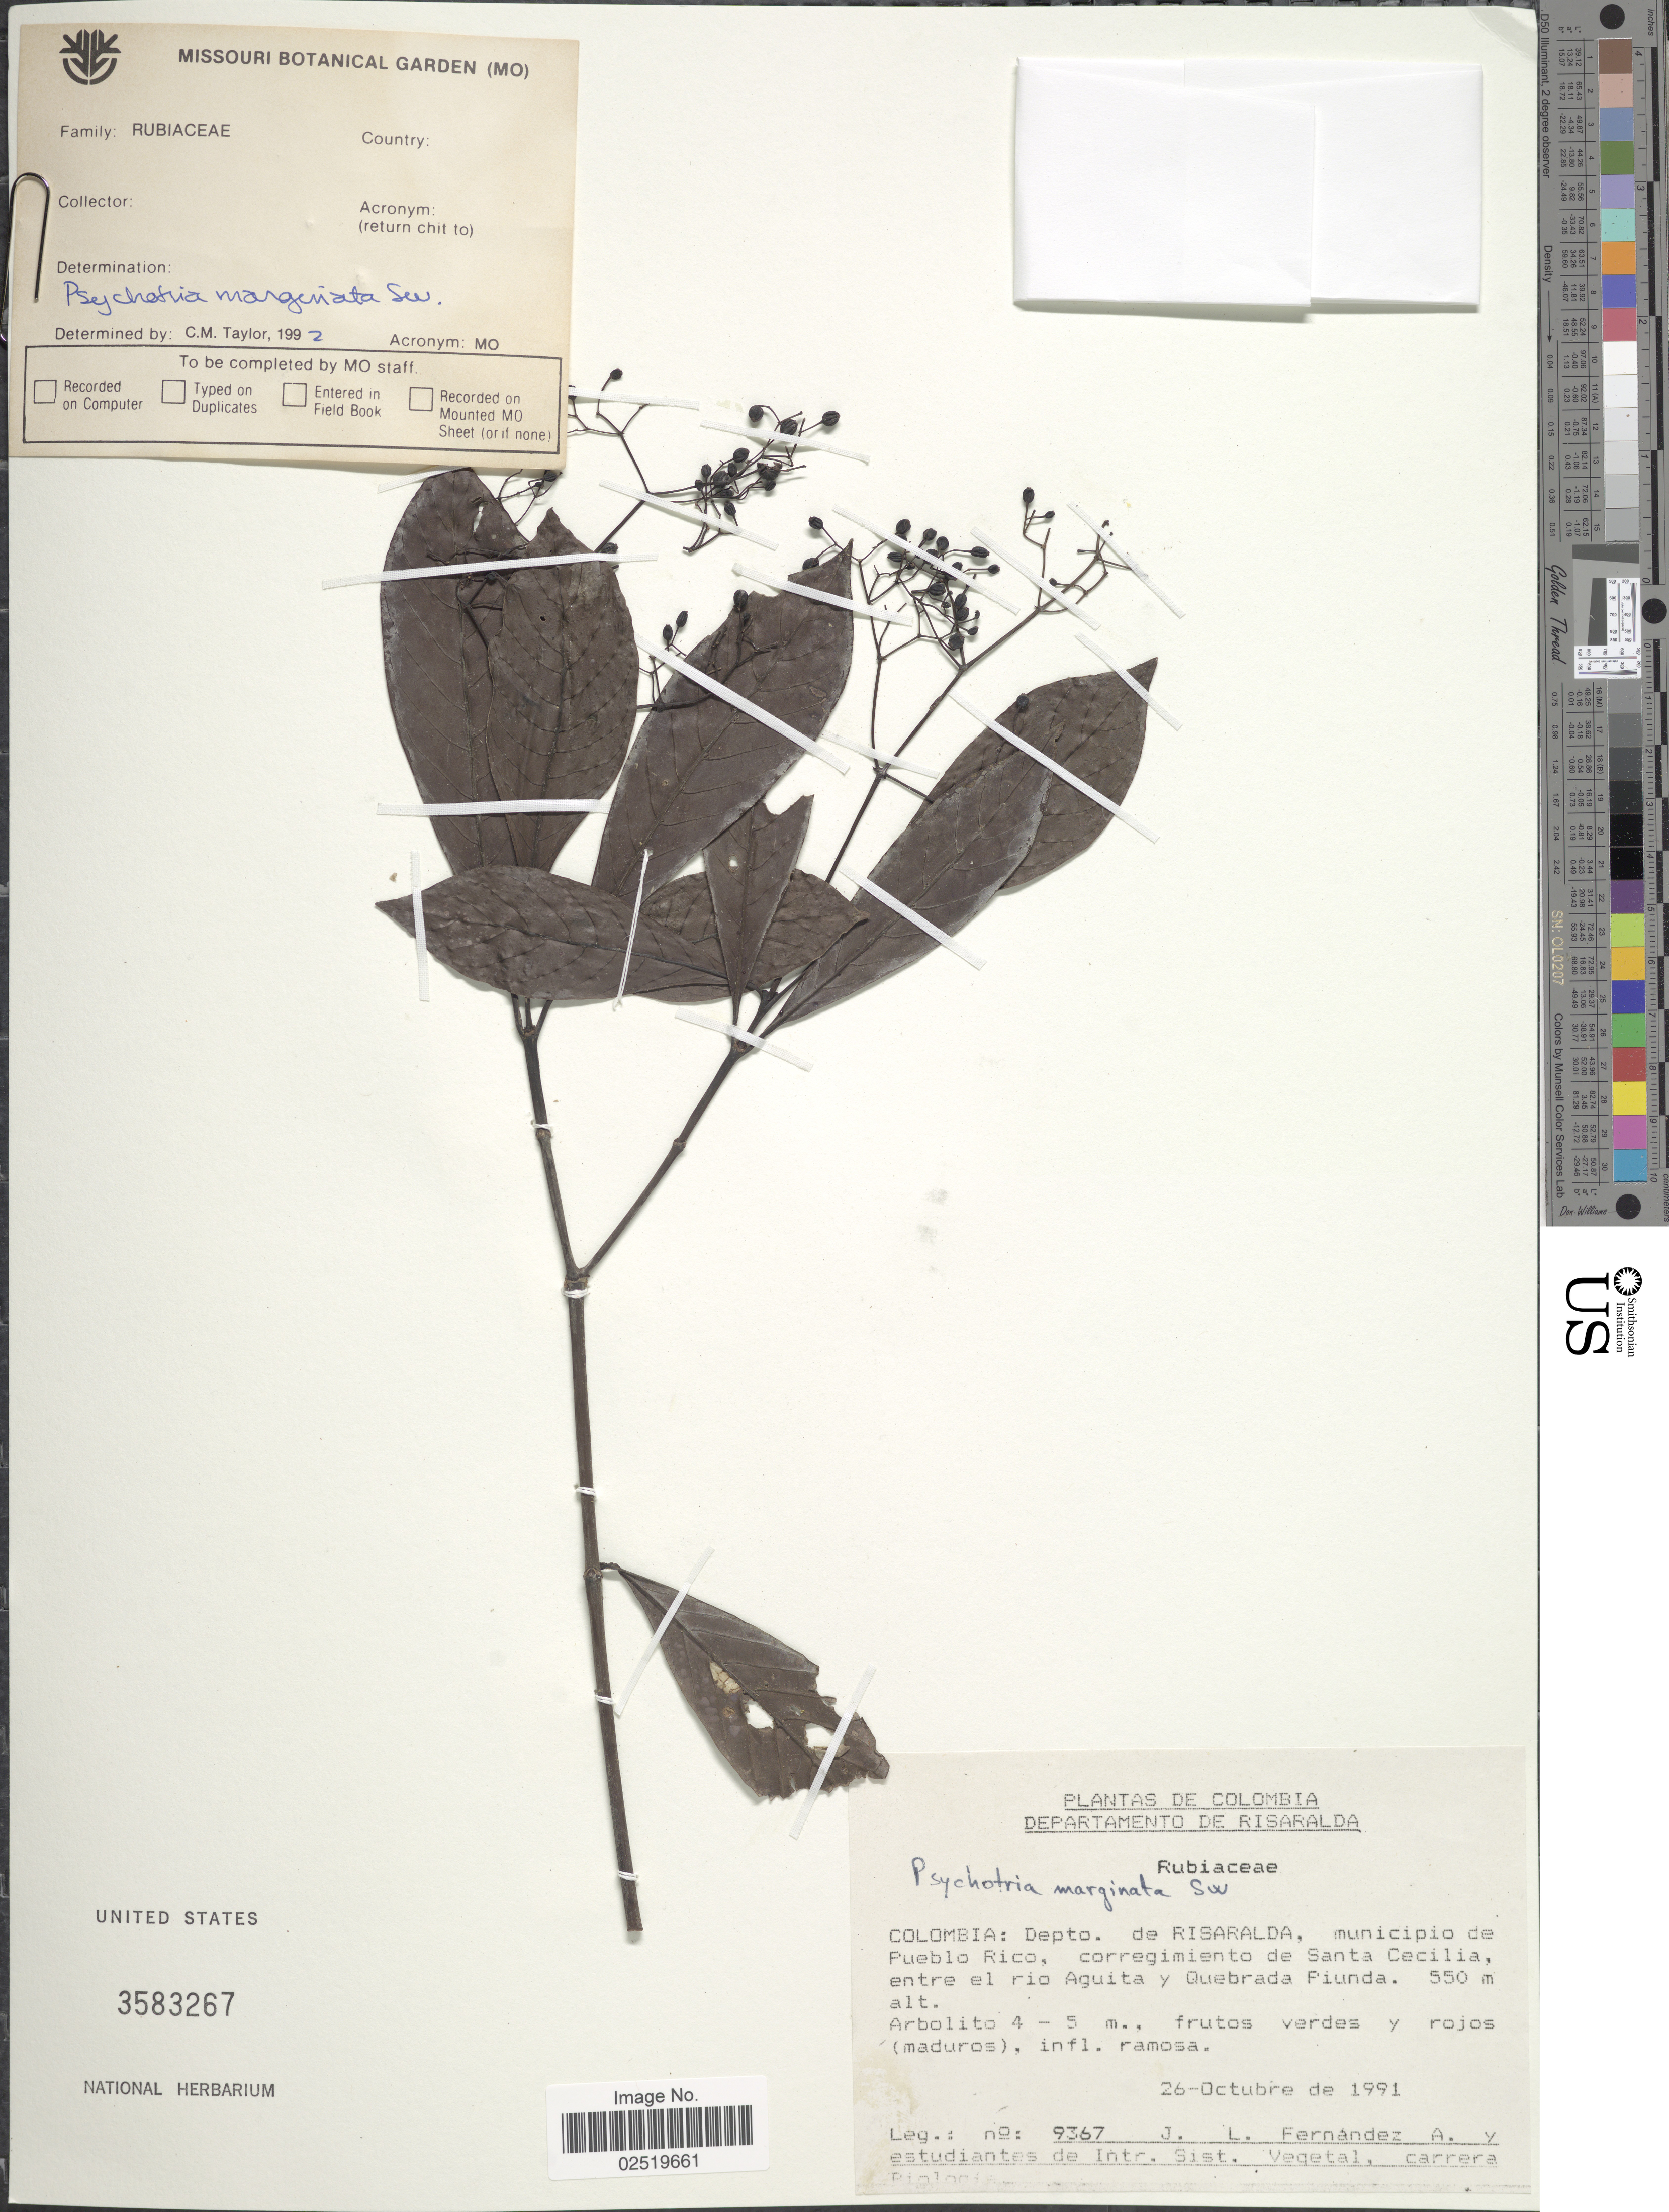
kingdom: Plantae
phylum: Tracheophyta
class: Magnoliopsida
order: Gentianales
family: Rubiaceae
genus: Psychotria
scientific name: Psychotria marginata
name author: Sw.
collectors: J. L. Fernández-Alonso & Estudiantes de Introducc. Sistem. Vegetal.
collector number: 9367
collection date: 1991-10-26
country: Colombia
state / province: Risaralda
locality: Municipio de Pueblo Rico, corregimiento de Santa Cecilia, entre el rio Aguita y Quebrada Piunda.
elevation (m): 550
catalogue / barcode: US 3583267